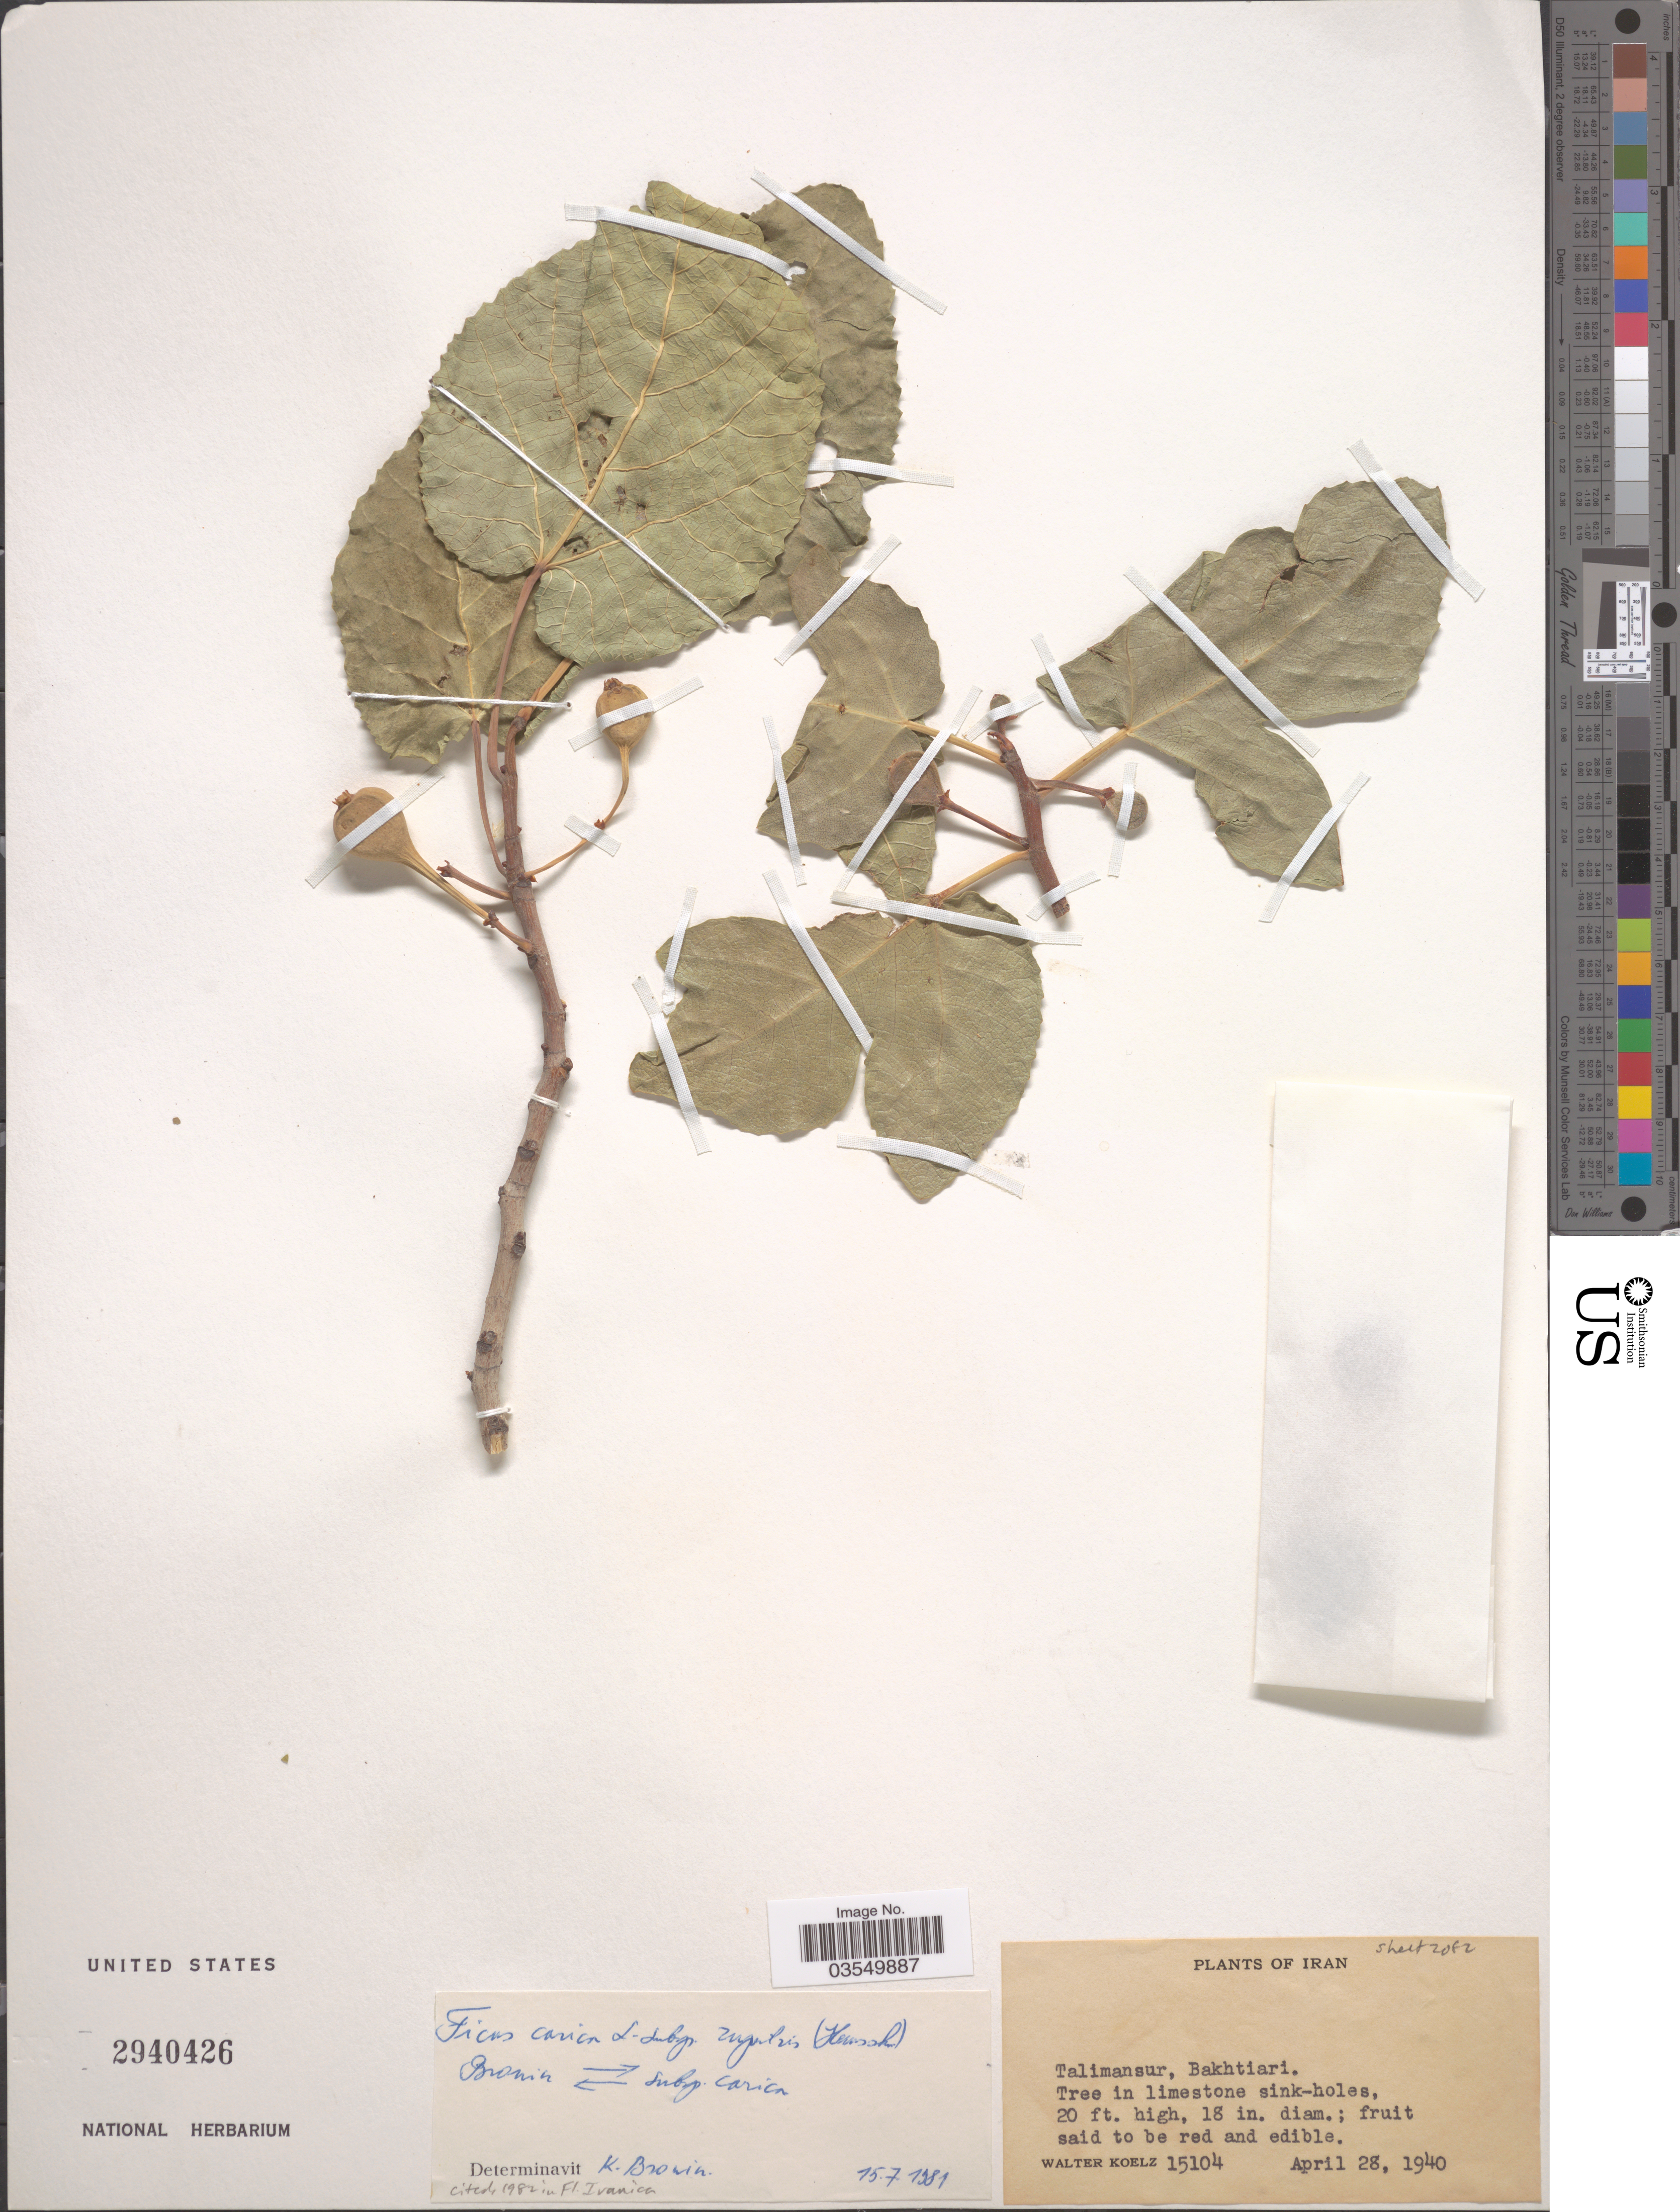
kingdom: Plantae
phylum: Tracheophyta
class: Magnoliopsida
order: Rosales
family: Moraceae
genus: Ficus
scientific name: Ficus carica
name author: L.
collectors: W. N. Koelz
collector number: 15104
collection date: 1940-04-28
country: Iran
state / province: Chahar Mahaal and Bakhtiari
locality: Talimansur, Bakhtiari.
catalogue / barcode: US 2940426